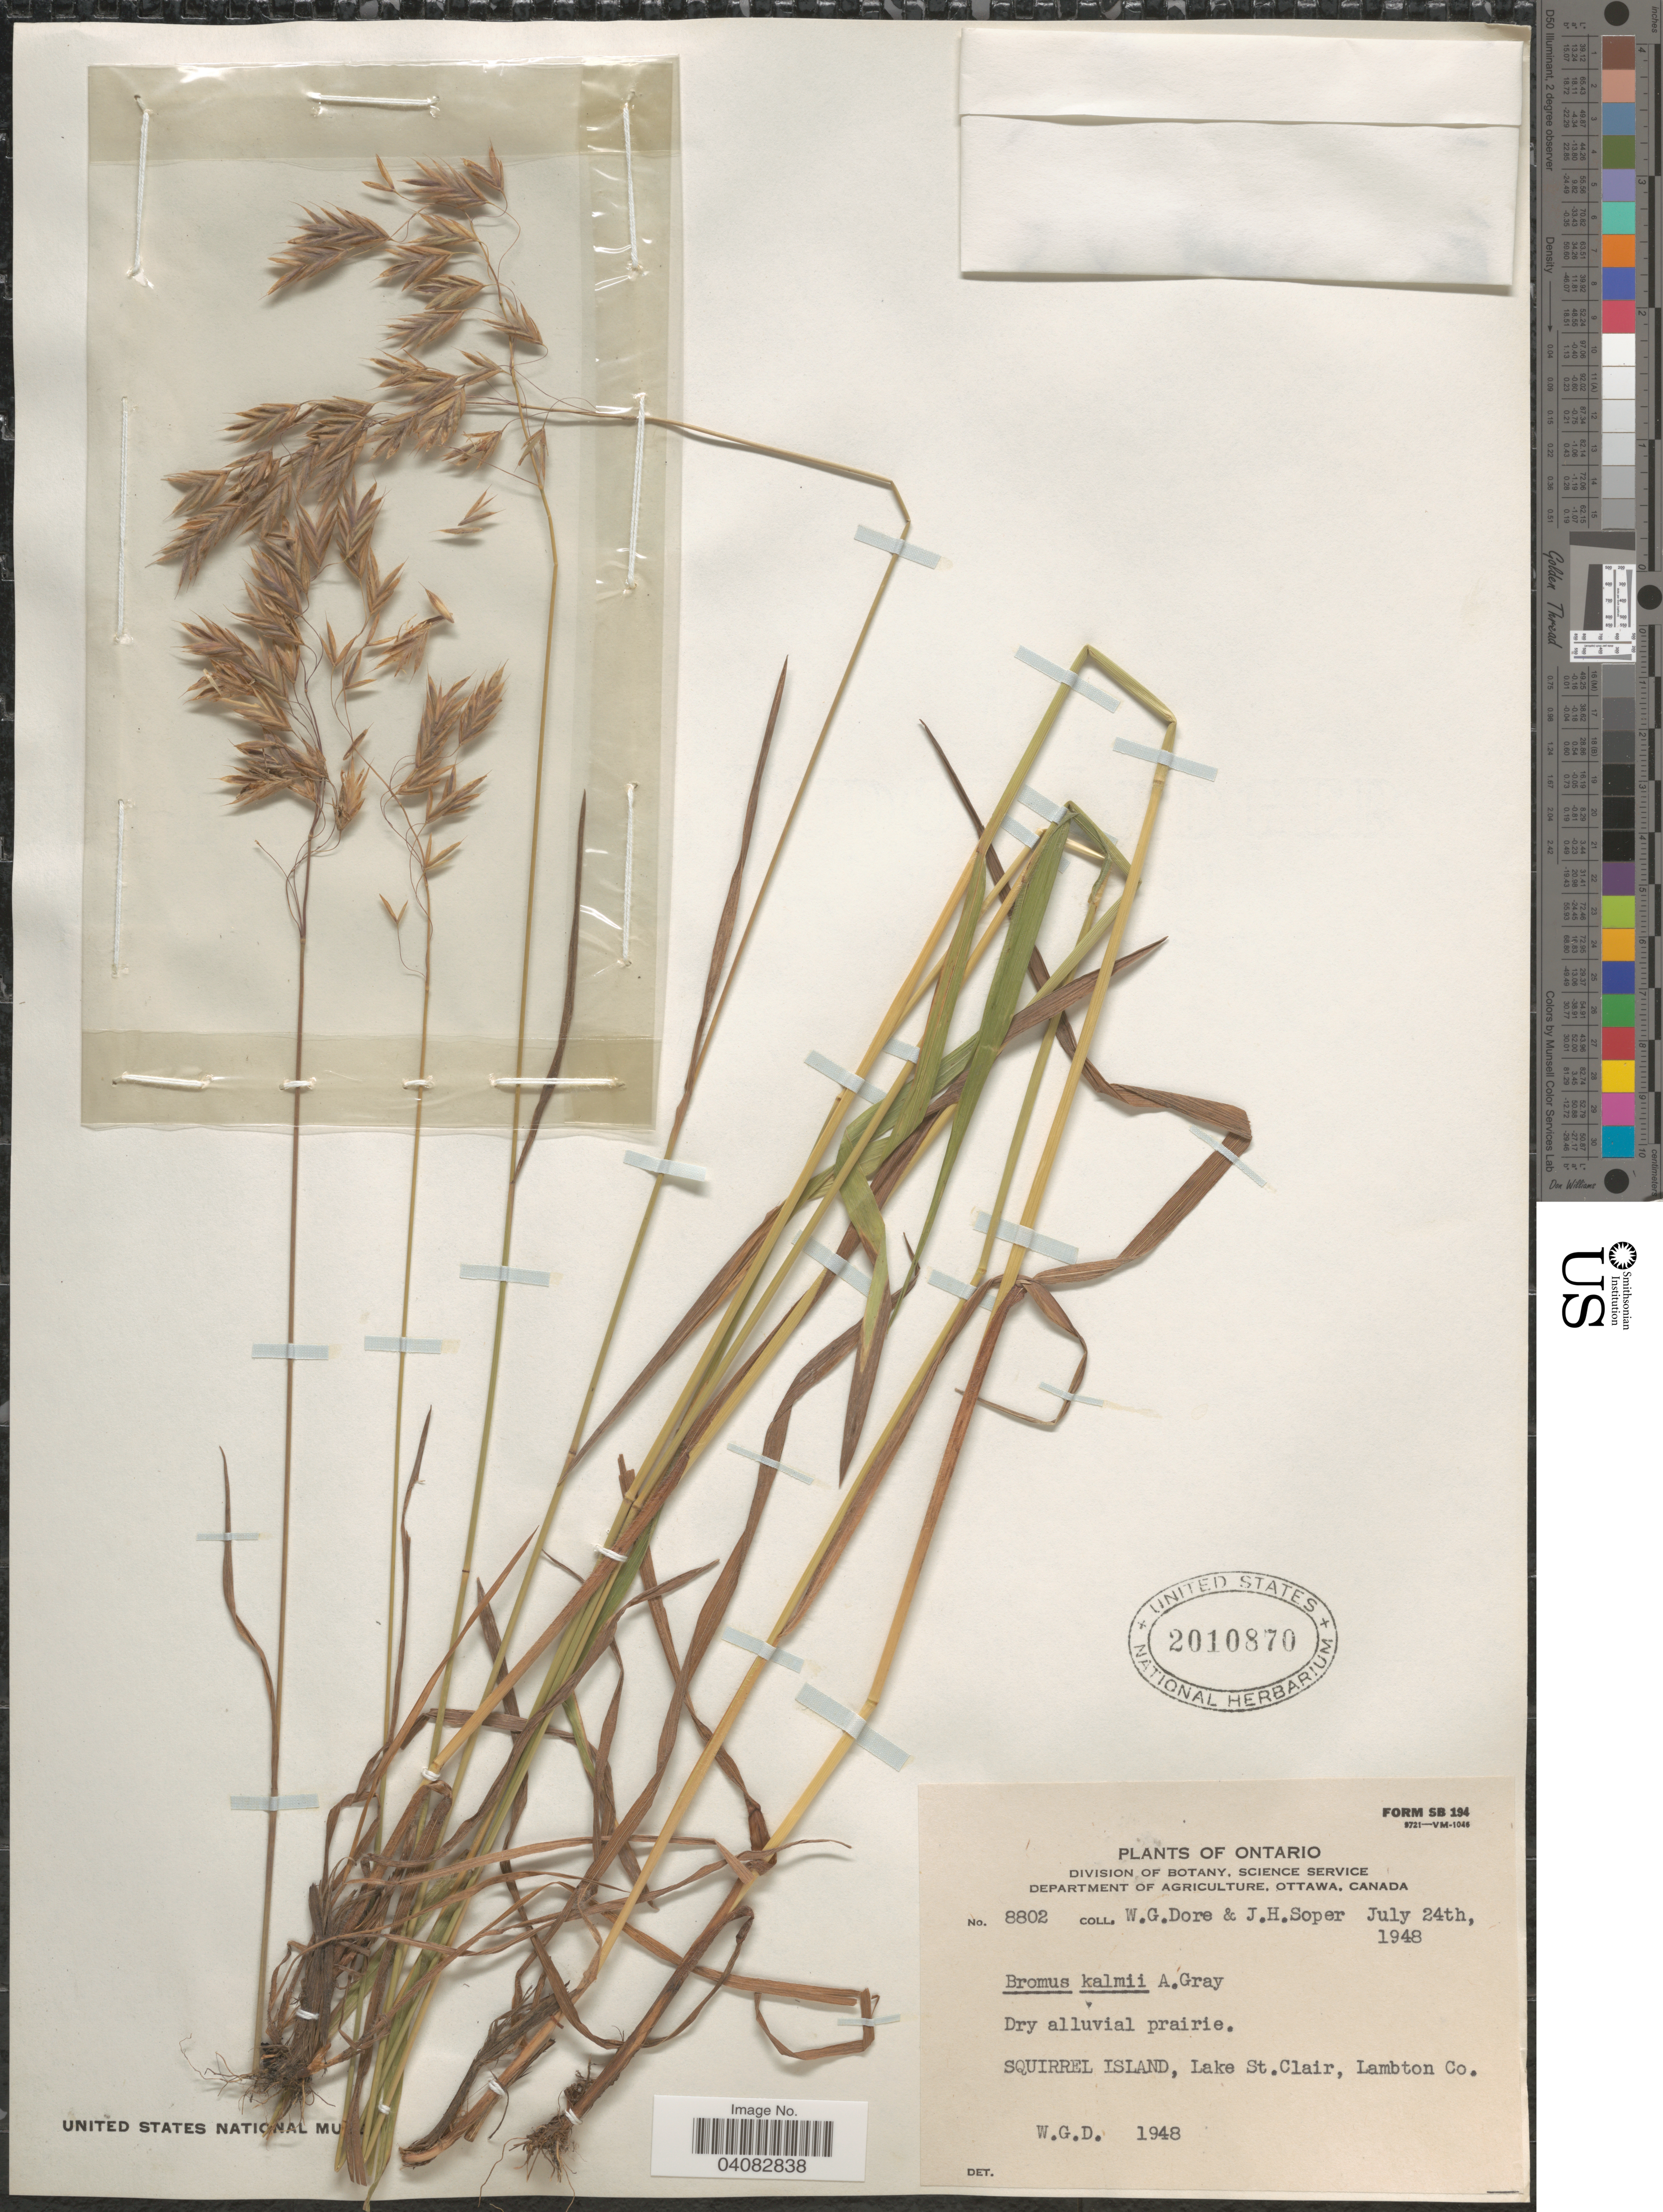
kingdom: Plantae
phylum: Tracheophyta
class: Liliopsida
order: Poales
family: Poaceae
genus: Bromus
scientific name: Bromus kalmii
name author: A. Gray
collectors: W. Dore & J. H. Soper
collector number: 8802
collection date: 1948-07-24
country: Canada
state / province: Ontario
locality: Dry alluvial prairie. Squirrel Island, Lake St. Clair, Lambton Co.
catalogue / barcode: US 2010870